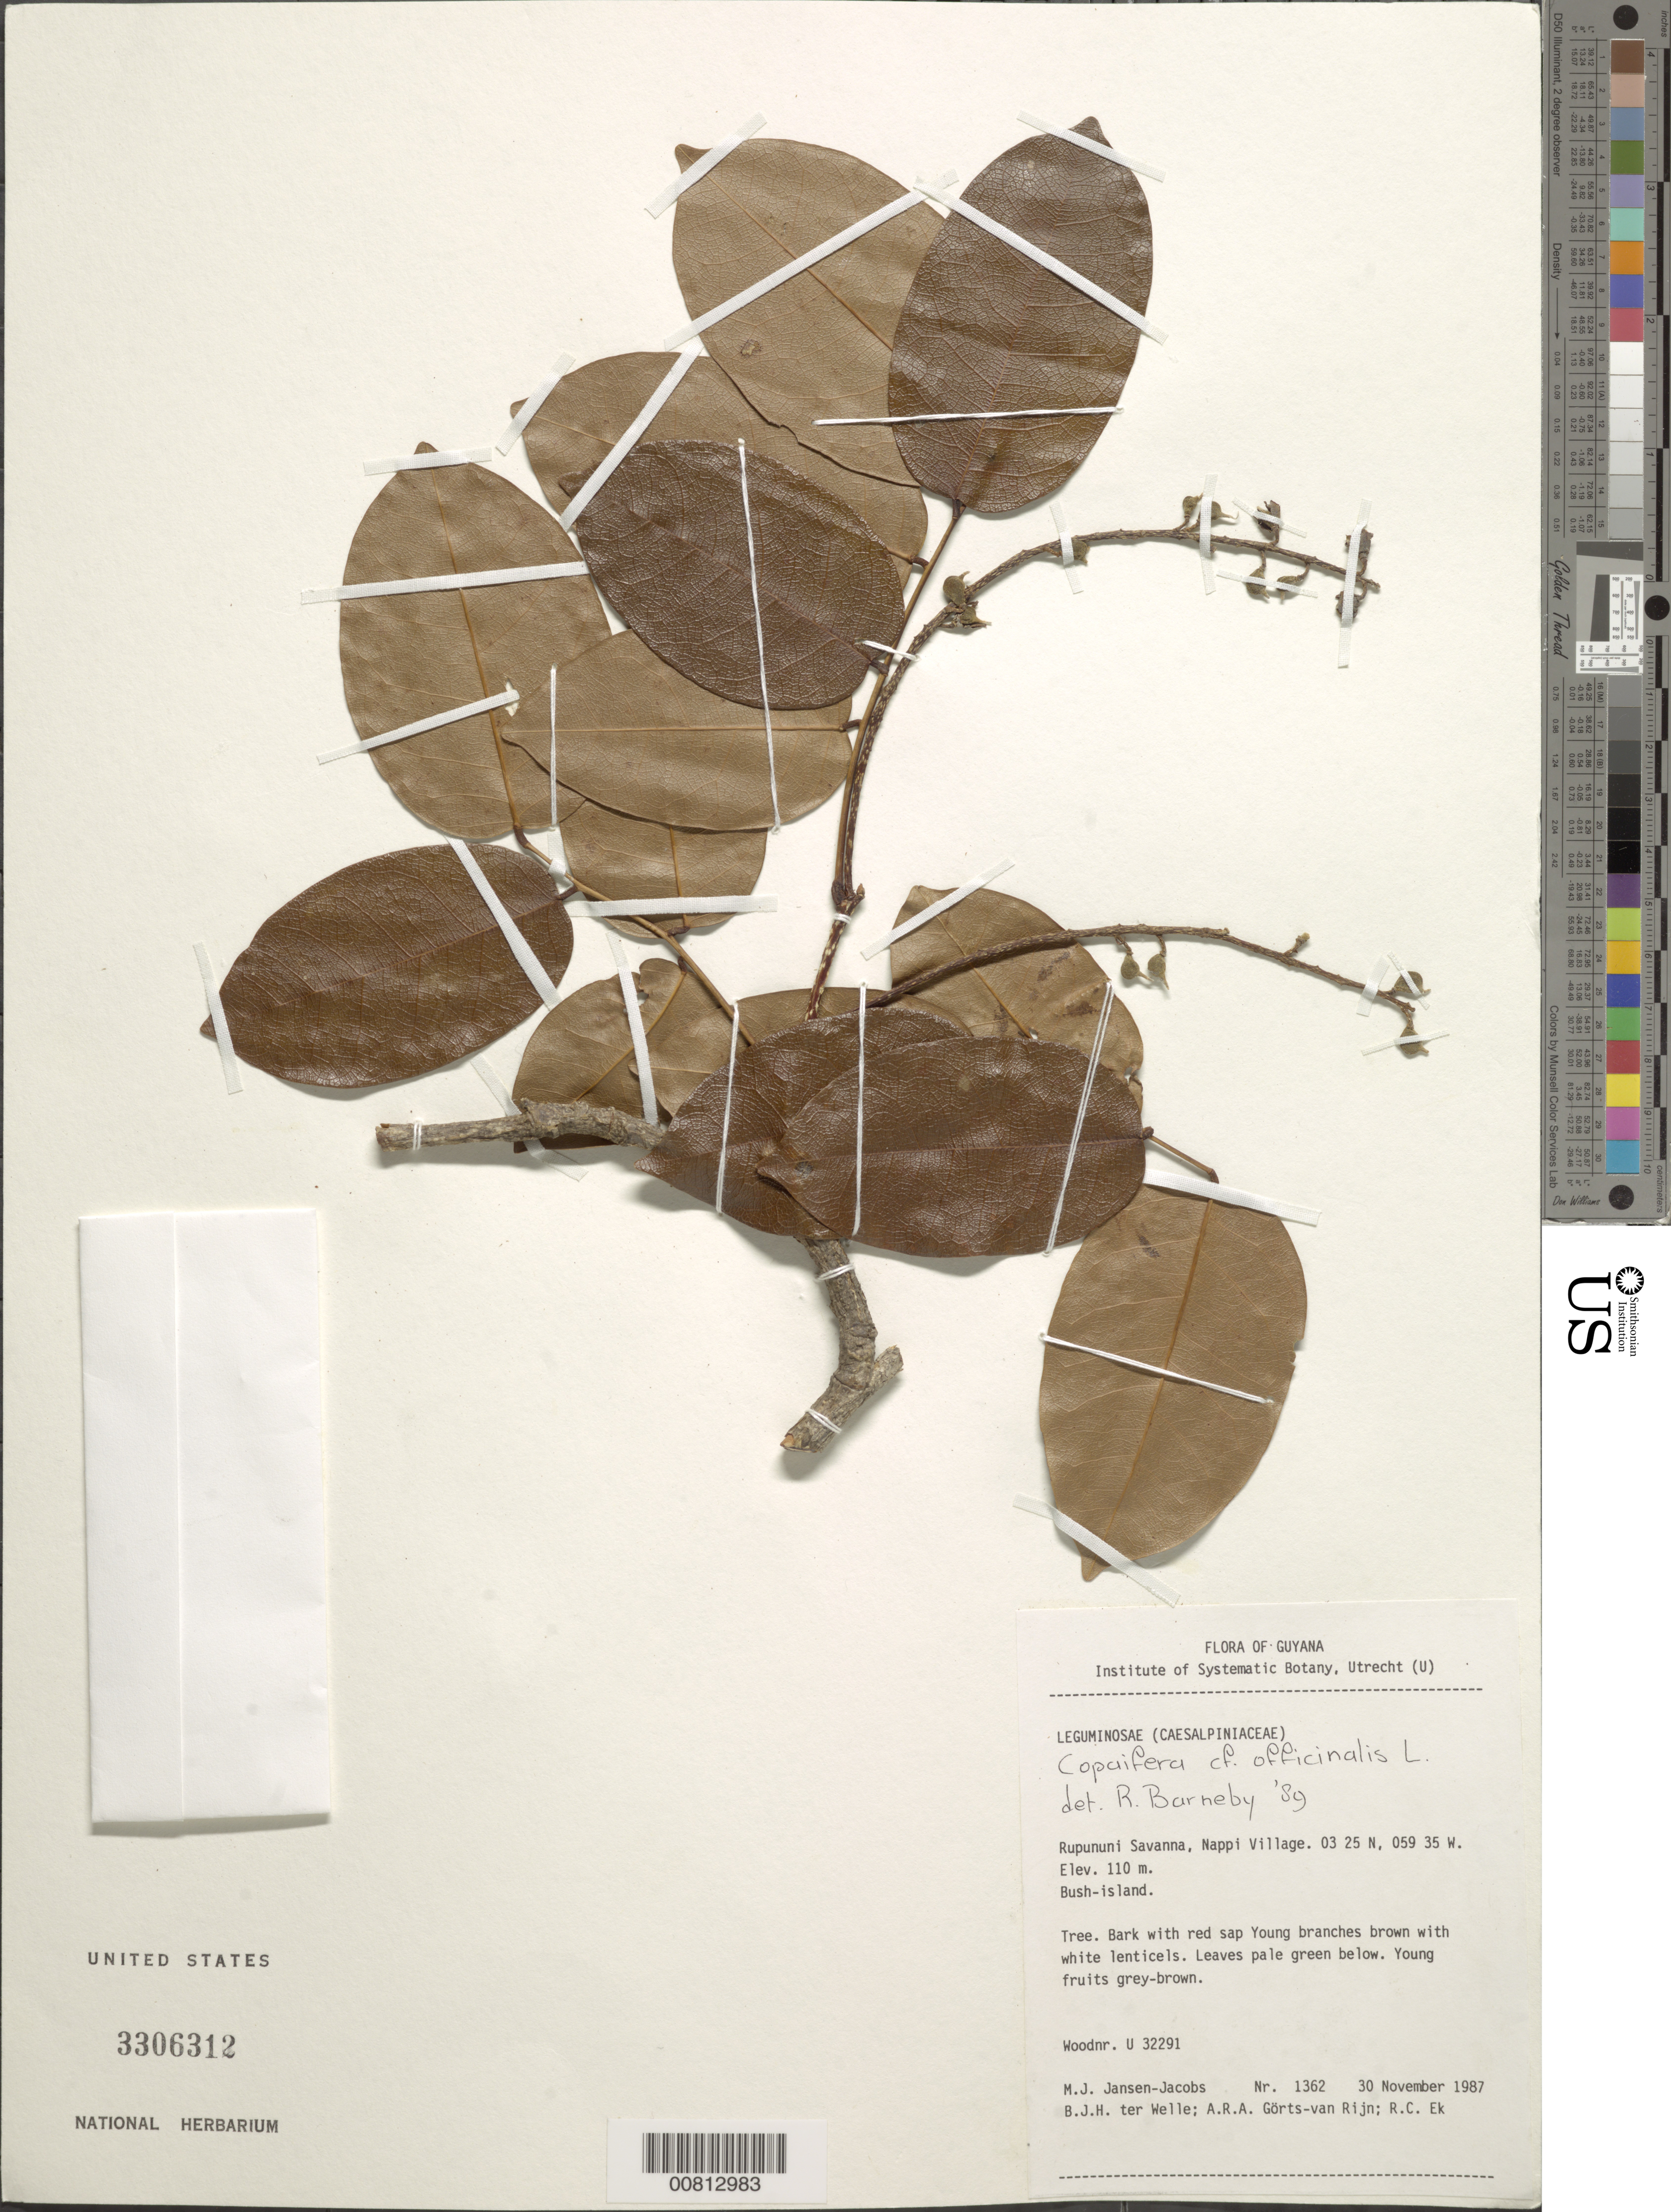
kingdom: Plantae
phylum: Tracheophyta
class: Magnoliopsida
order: Fabales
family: Fabaceae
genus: Copaifera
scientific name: Copaifera officinalis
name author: (Jacq.) L.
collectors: M. J. Jansen-Jacobs, B. Welle, A. .R. A. Görts-van Rijn & R. C. Ek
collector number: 1362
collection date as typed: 30-Nov-87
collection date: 1987-11-30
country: Guyana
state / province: U. Takutu-U. Essequibo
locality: Nappi Village, Rupununi Savanna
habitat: Bush-island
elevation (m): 110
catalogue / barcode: US 3306312